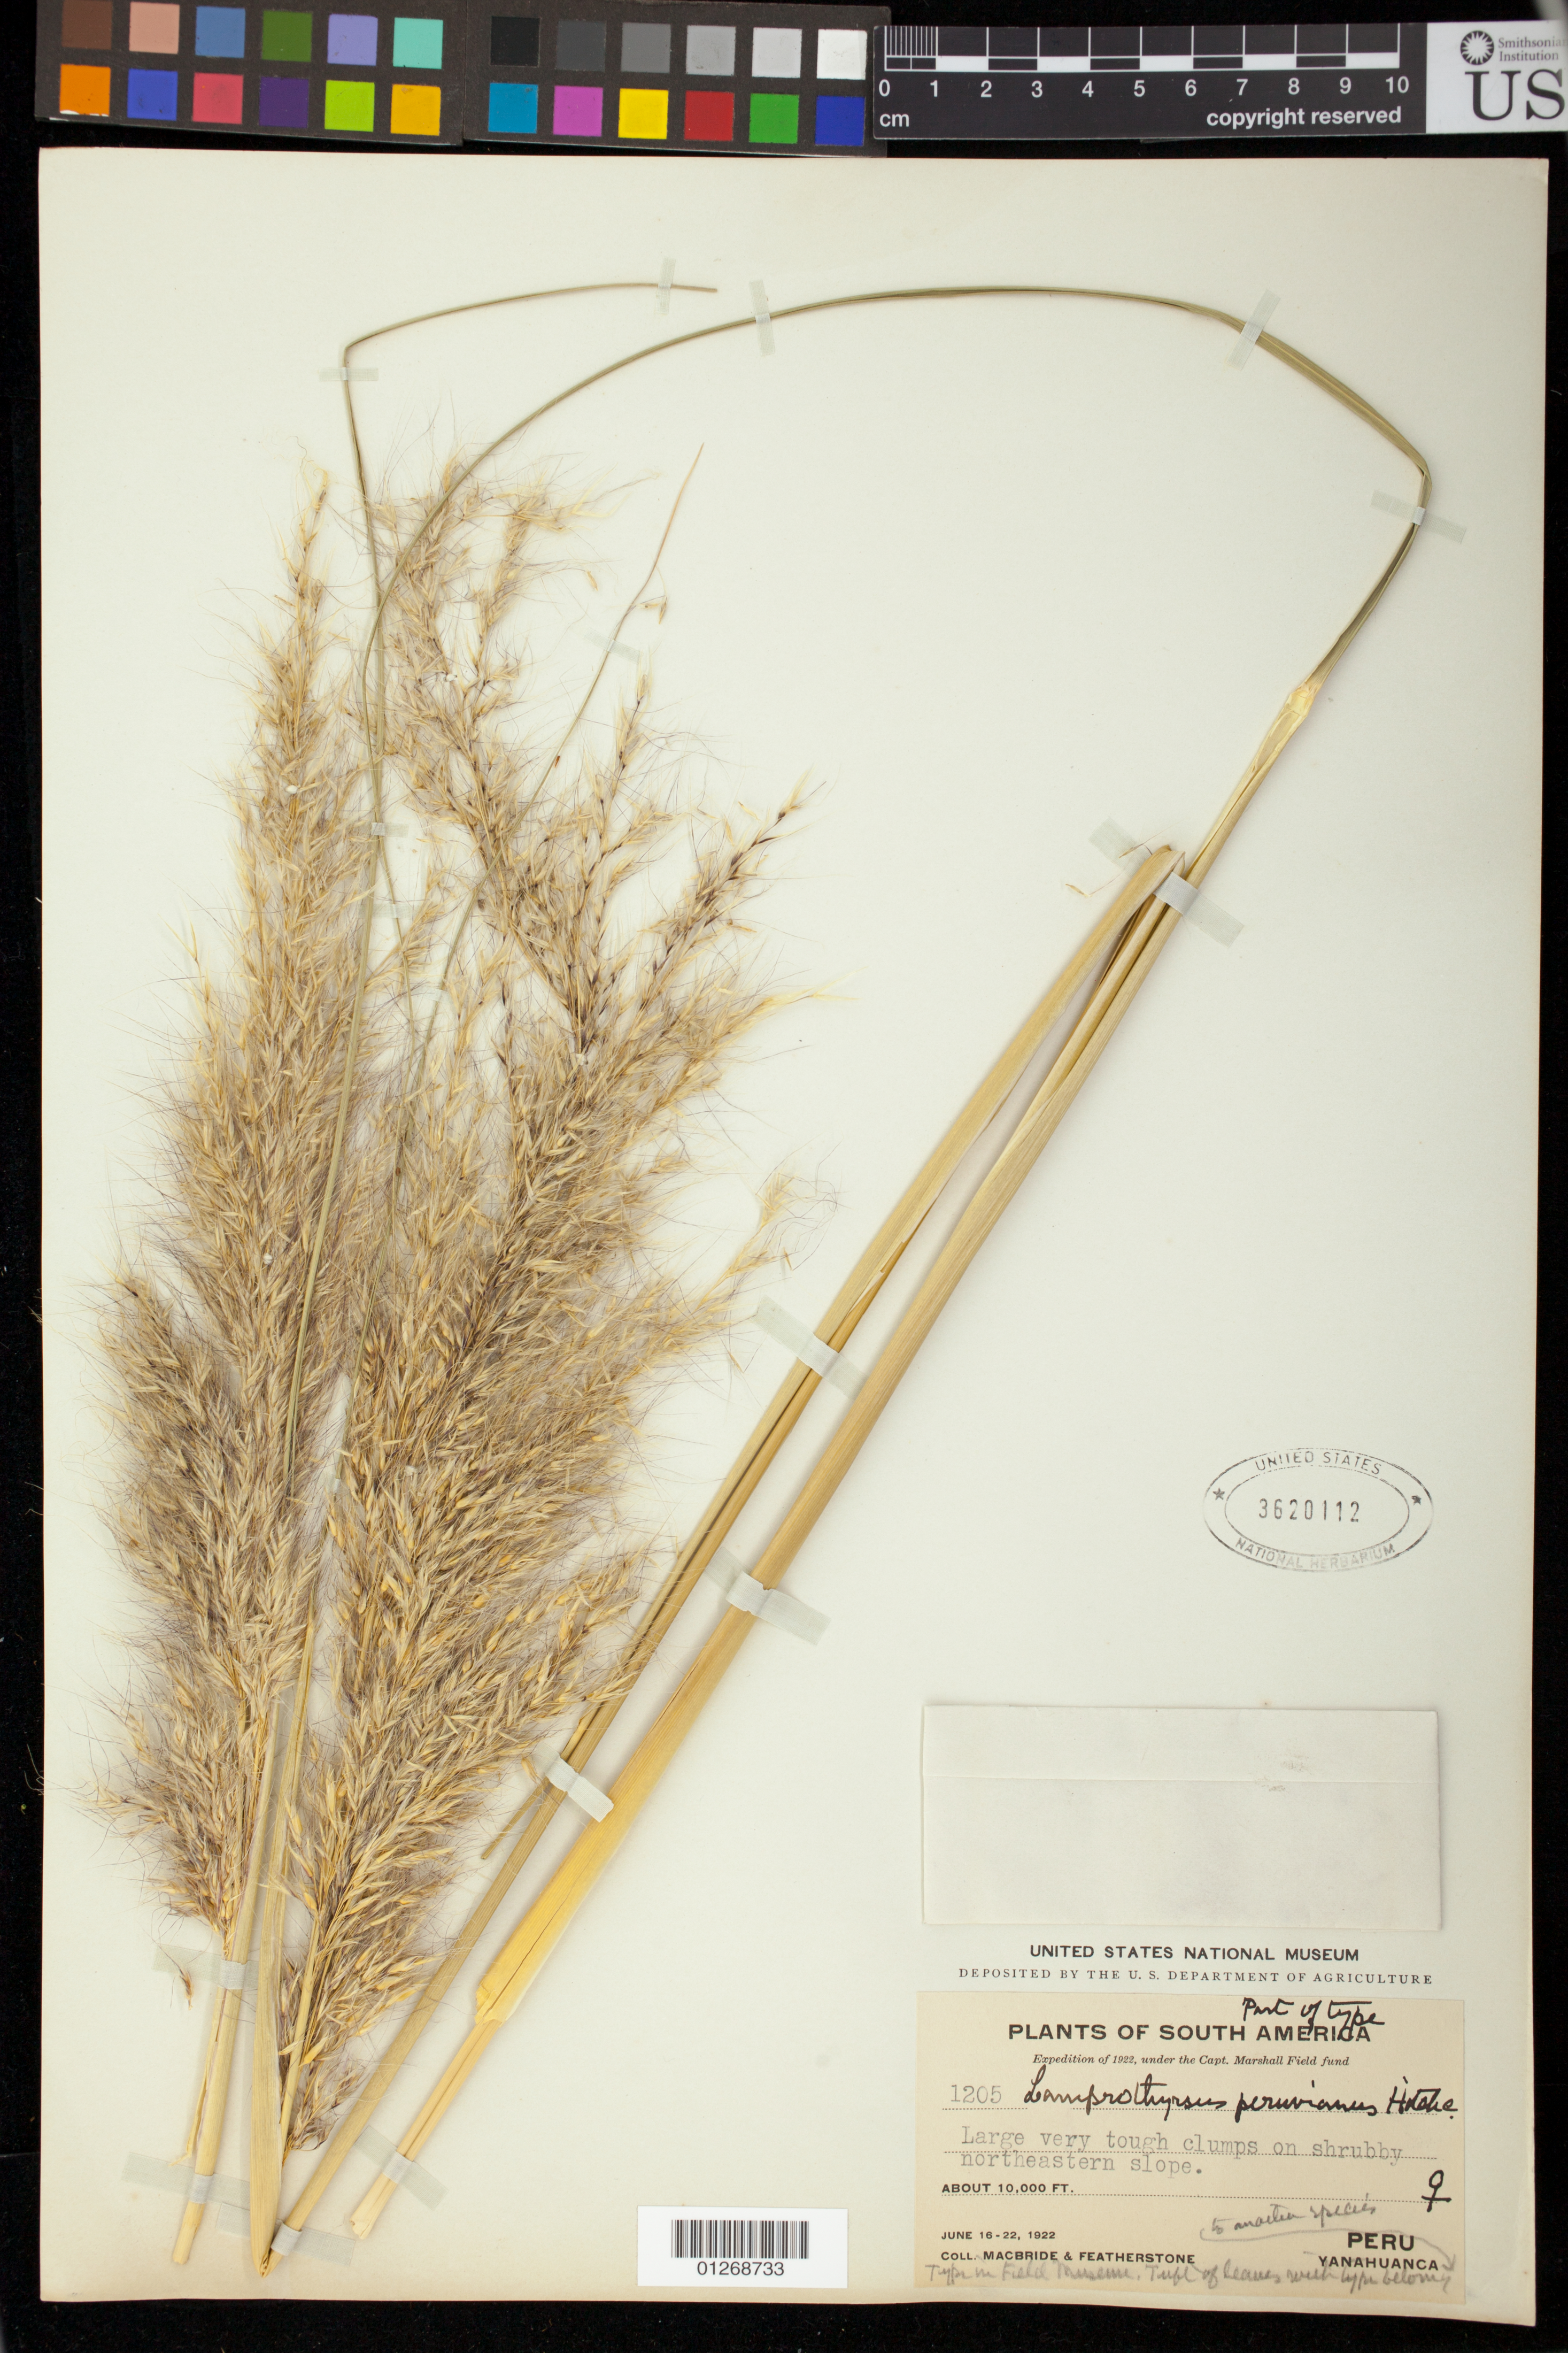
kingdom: Plantae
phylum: Tracheophyta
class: Liliopsida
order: Poales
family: Poaceae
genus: Lamprothyrsus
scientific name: Lamprothyrsus peruvianus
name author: Hitchc.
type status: Isotype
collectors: J. F. Macbride & W. Featherstone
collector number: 1205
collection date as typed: June 16-22, 1922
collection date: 1922-06-16/1922-06-22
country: Peru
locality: Yanahuanca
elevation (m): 3048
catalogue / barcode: US 3620112